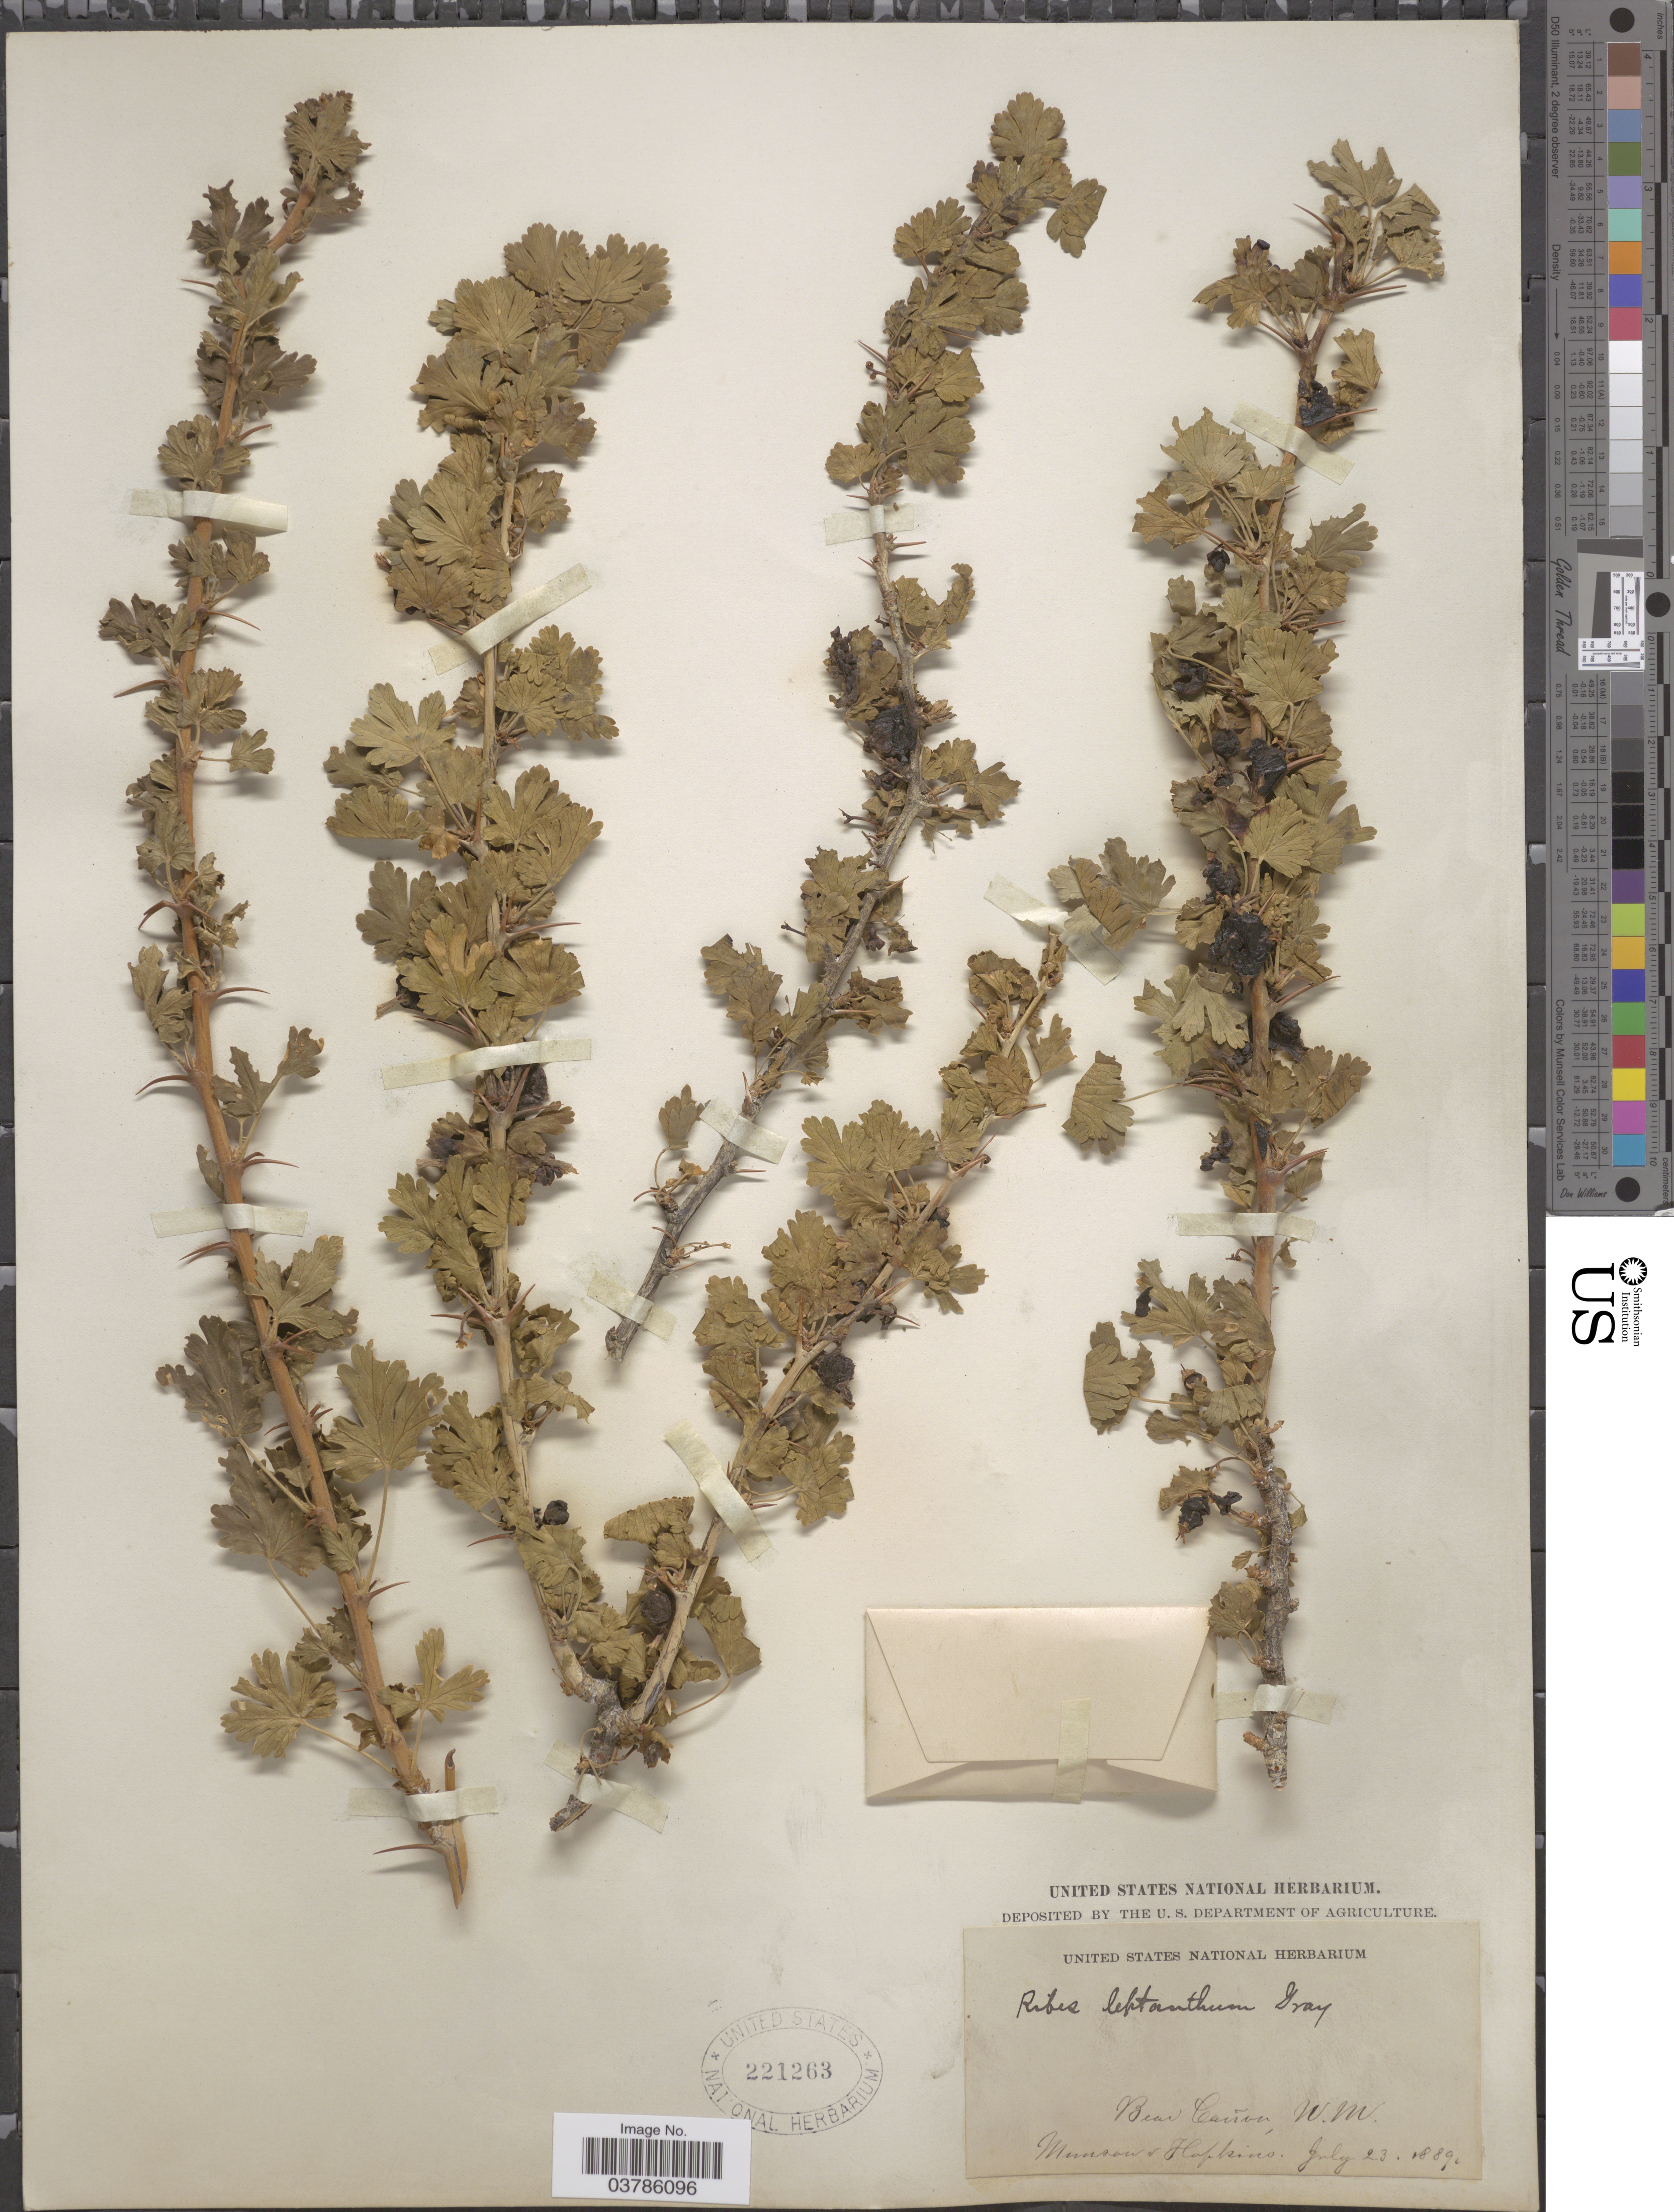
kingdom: Plantae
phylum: Tracheophyta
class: Magnoliopsida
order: Saxifragales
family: Grossulariaceae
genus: Ribes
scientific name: Ribes leptanthum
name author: A. Gray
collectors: -. Munson & -- Hopkins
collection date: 1889-07-23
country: United States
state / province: New Mexico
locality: Bear Cañon.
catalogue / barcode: US 221263